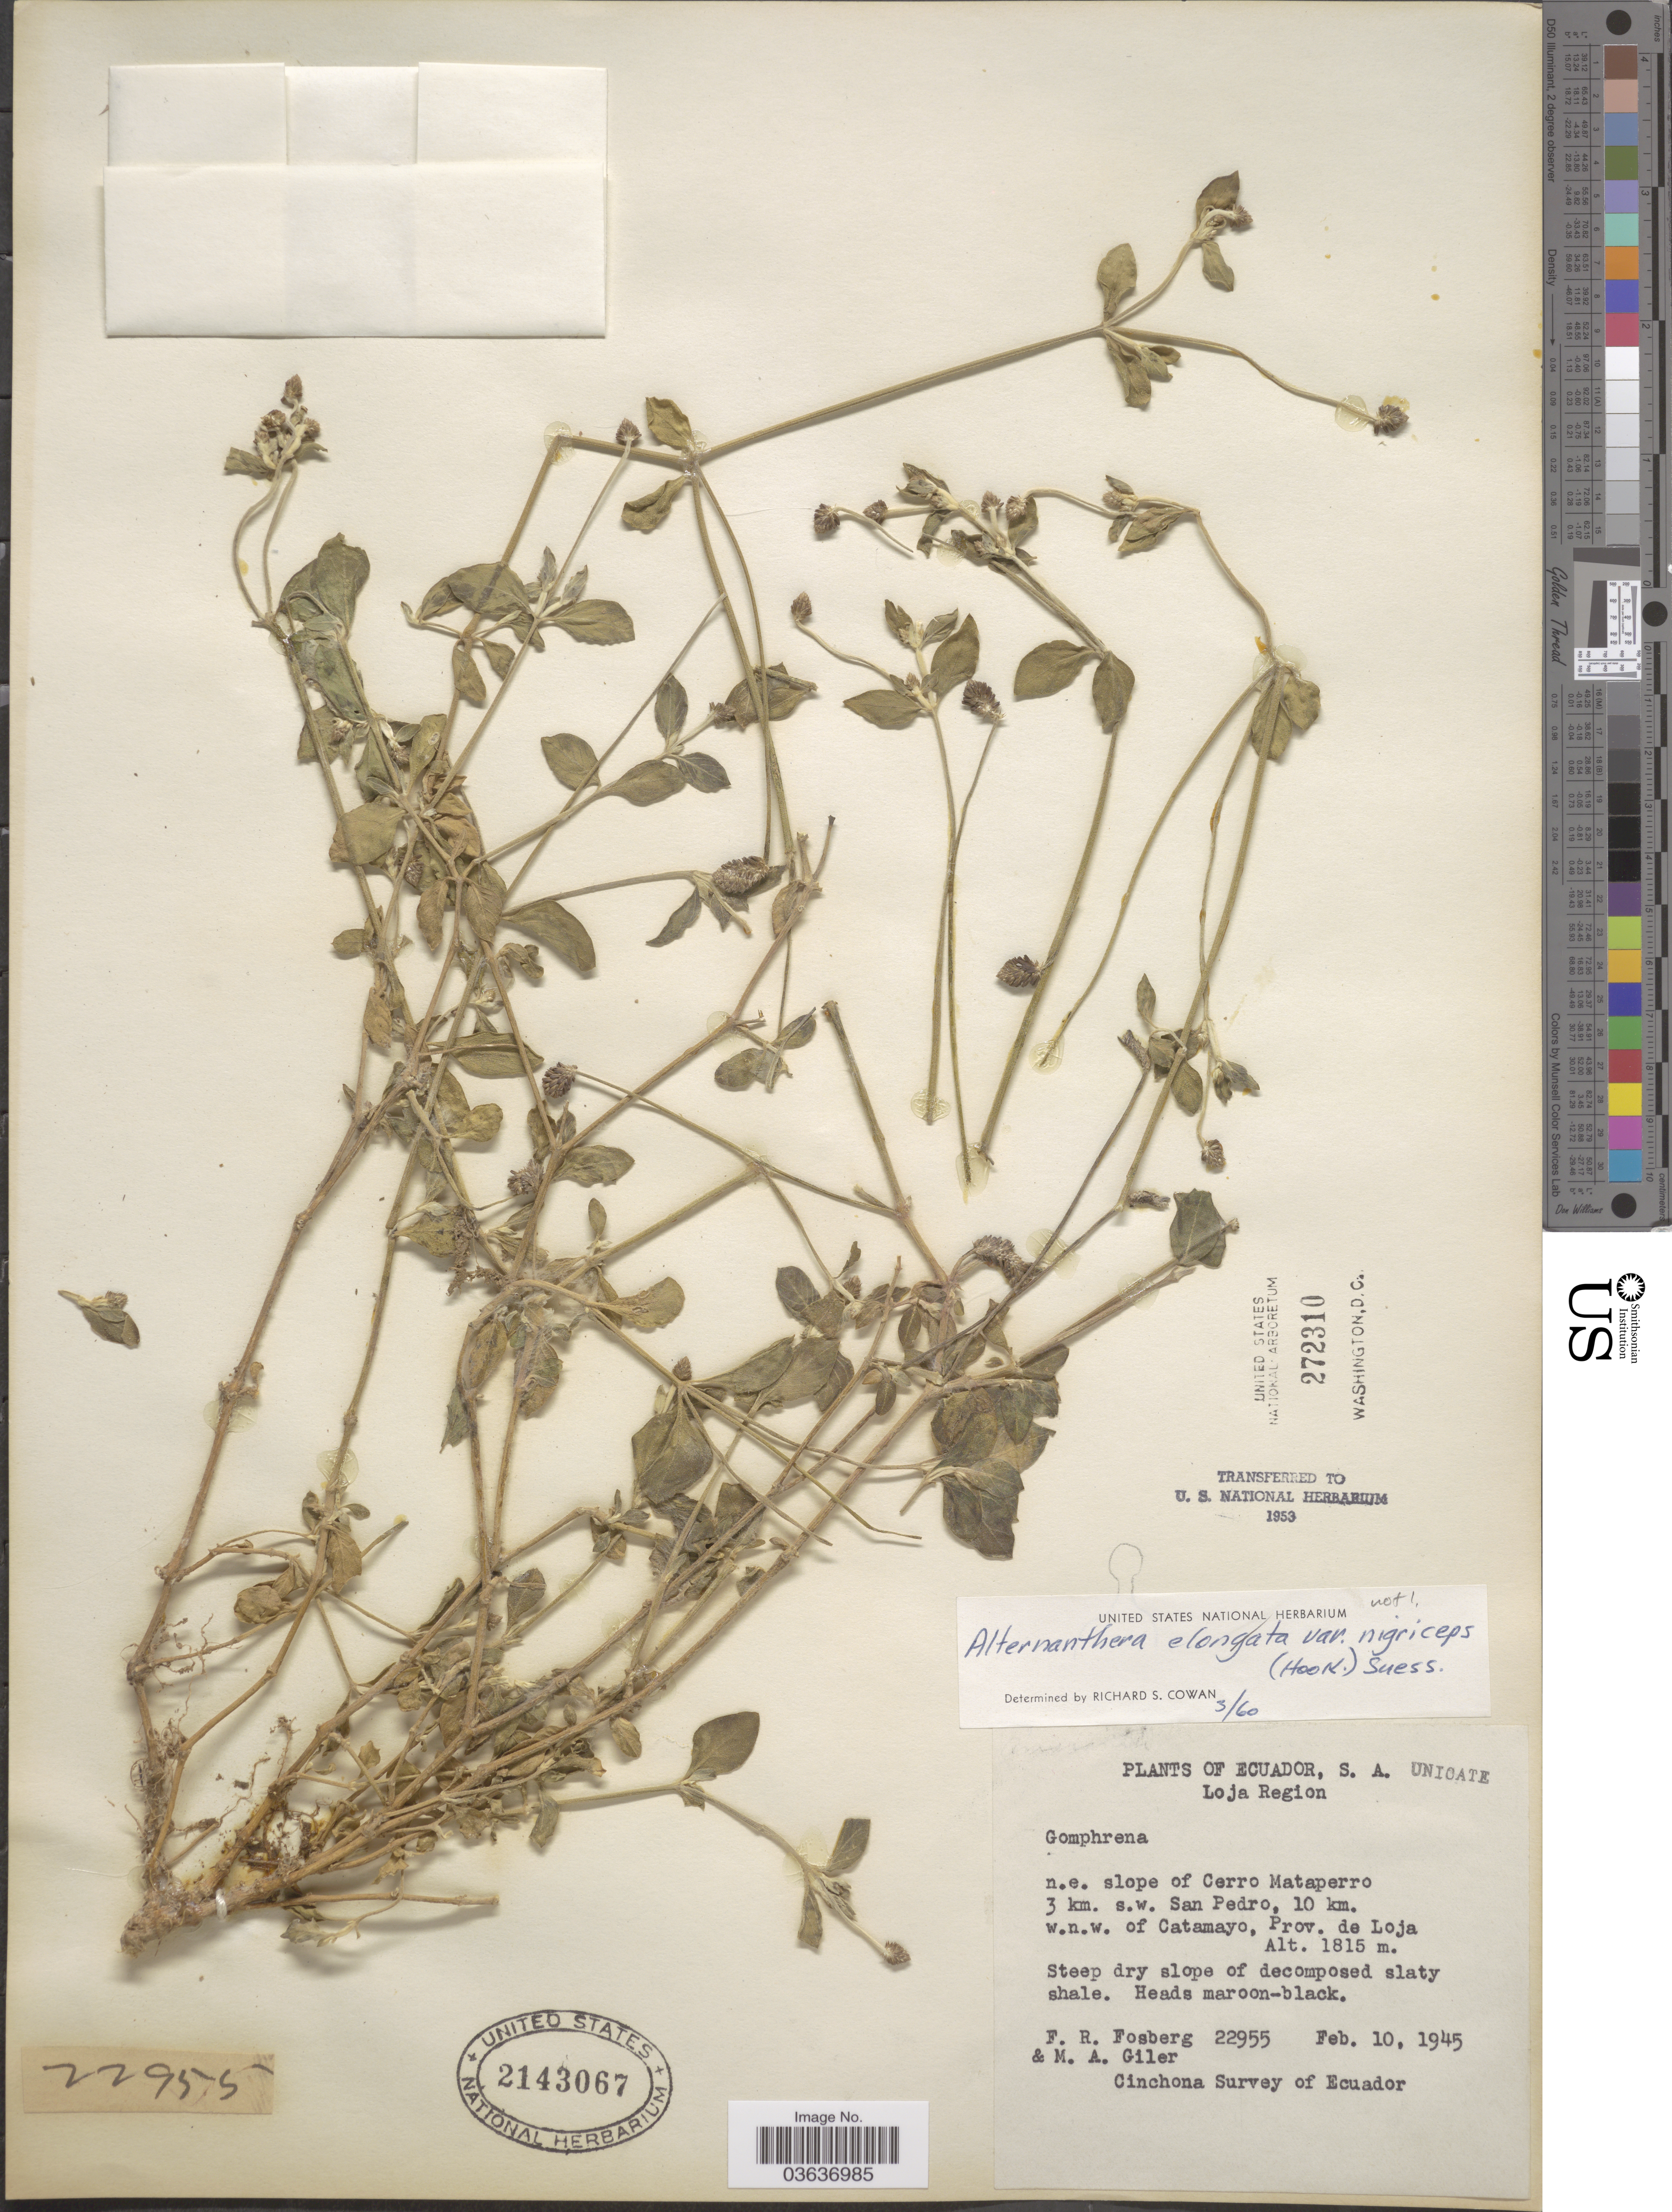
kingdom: Plantae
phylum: Tracheophyta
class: Magnoliopsida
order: Caryophyllales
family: Amaranthaceae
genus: Alternanthera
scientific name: Alternanthera sp.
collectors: F. R. Fosberg & M. Giler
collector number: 22955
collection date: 1945-02-10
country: Ecuador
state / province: Loja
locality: Loja Region. n.e. slope of Cerro Mataperro 3 km. s.w. San Pedro, 10 km. w.n.w. of Catamayo.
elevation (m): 1815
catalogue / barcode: US 2143067